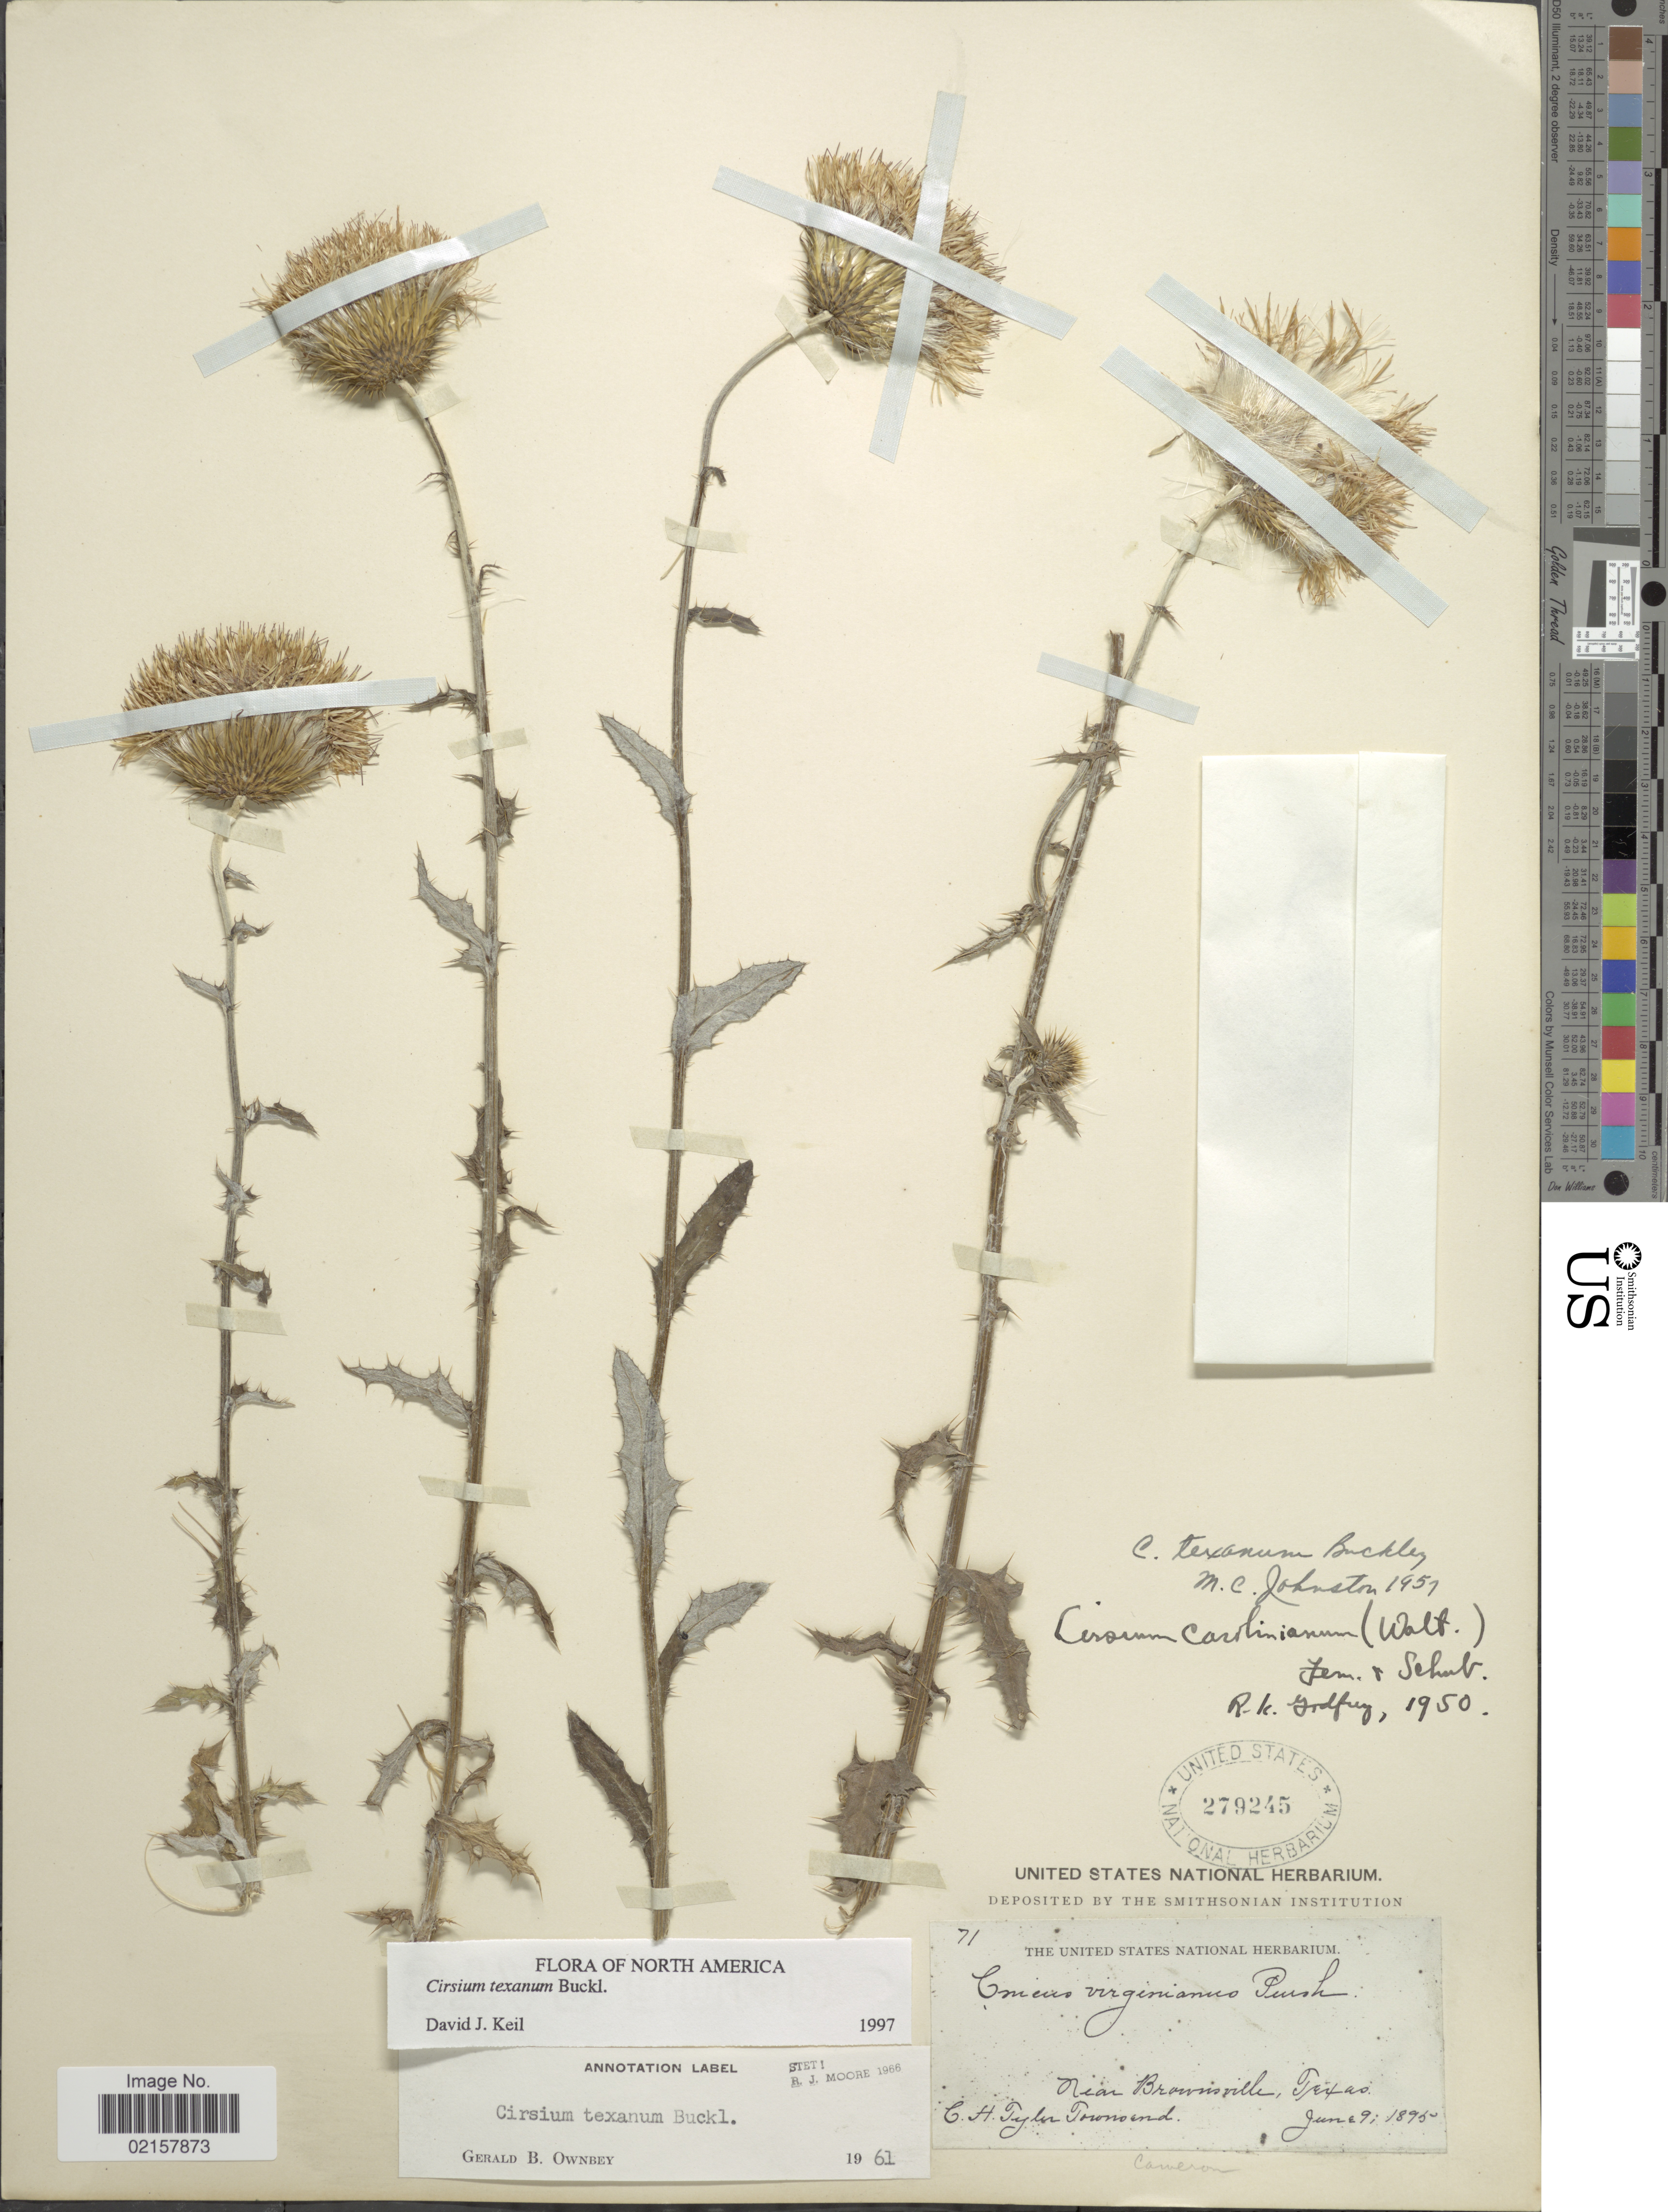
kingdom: Plantae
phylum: Tracheophyta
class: Magnoliopsida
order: Asterales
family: Asteraceae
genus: Cirsium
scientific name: Cirsium texanum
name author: Buckley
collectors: C. H. T. Townsend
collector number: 71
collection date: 1895-06-09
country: United States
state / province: Texas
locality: Near Brownsville.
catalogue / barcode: US 279245